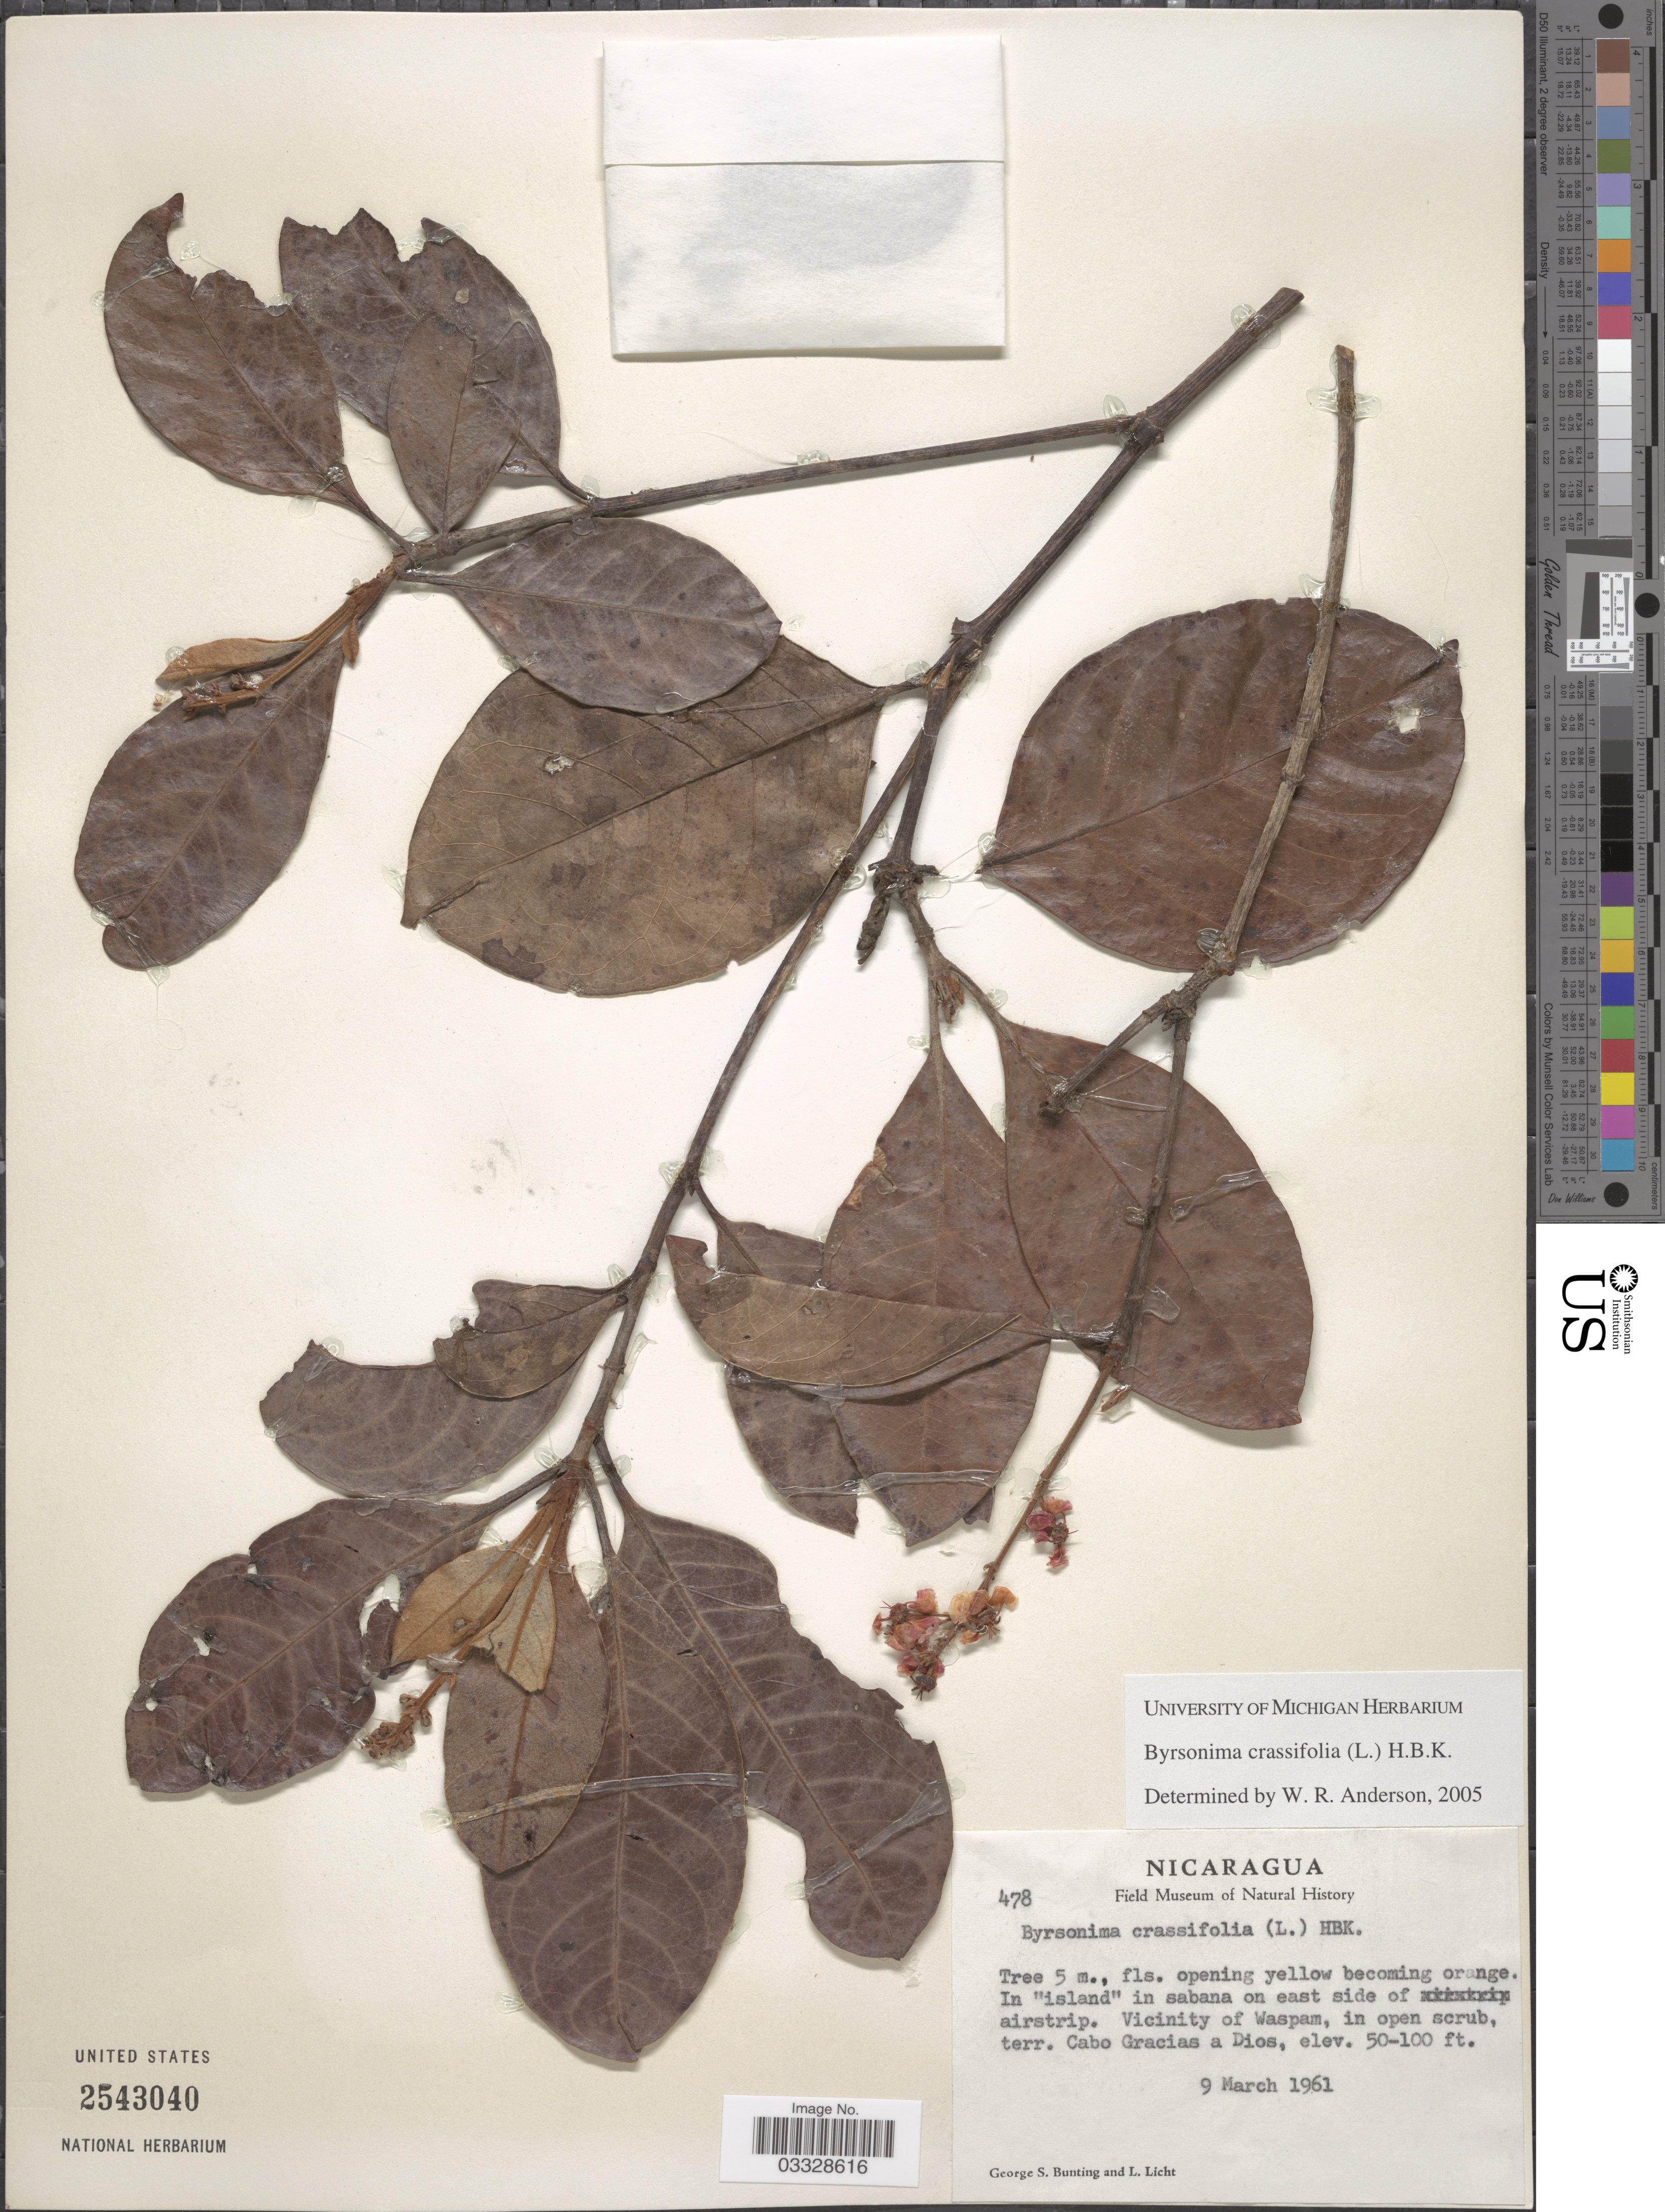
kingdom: Plantae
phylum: Tracheophyta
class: Magnoliopsida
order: Malpighiales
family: Malpighiaceae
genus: Byrsonima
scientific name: Byrsonima crassifolia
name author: (L.) Kunth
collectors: G. S. Bunting & L. Licht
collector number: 478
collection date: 1961-03-09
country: Nicaragua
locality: Vicinity of Waspam, in open scrub, terr. Cabo Gracias a Dios.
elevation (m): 15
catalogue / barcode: US 2543040